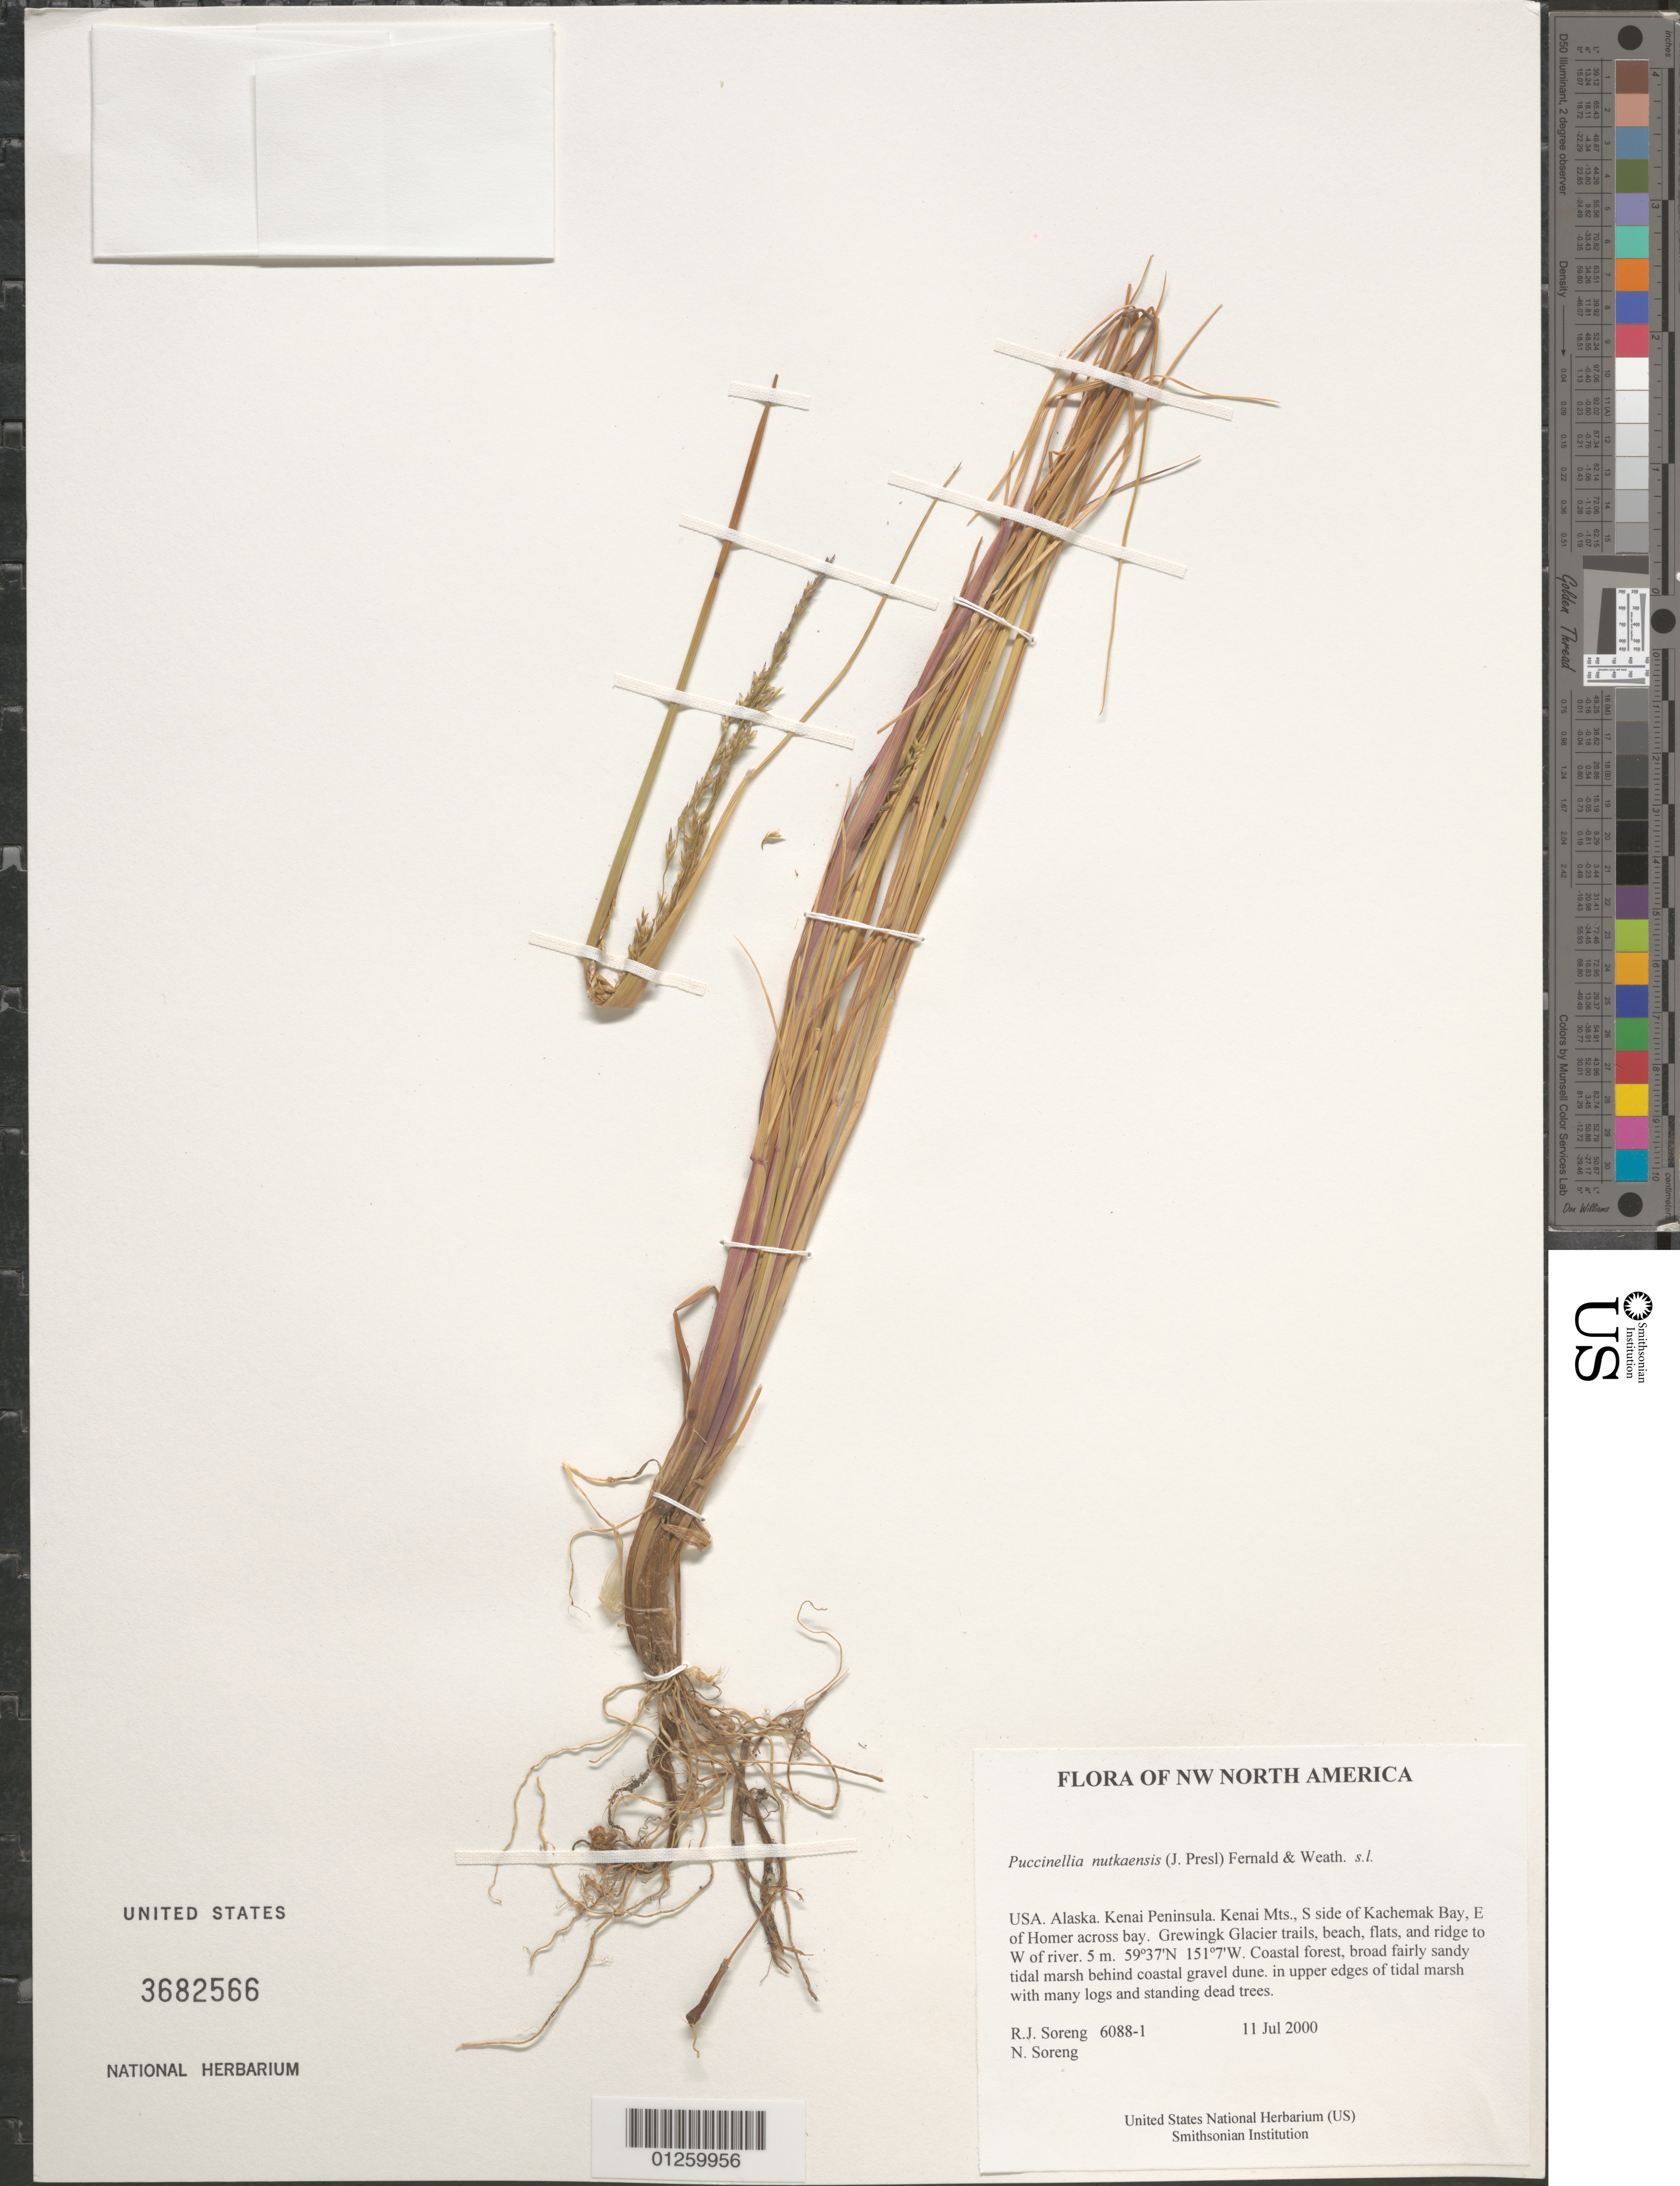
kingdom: Plantae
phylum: Tracheophyta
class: Liliopsida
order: Poales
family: Poaceae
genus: Puccinellia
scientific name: Puccinellia nutkaensis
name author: (J. Presl) Fernald & Weath.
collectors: R. J. Soreng & N. L. Soreng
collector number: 6088-1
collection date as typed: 11 Jul 2000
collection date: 2000-07-11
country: United States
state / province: Alaska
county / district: Kenai Peninsula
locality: Kenai Mts., S side of Kachemak Bay, E of Homer across bay. Grewingk Glacier trails, beach, flats, and ridge to W of river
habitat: Coastal forest, broad fairly sandy tidal marsh behind coastal gravel dune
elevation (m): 5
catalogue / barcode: US 3682566